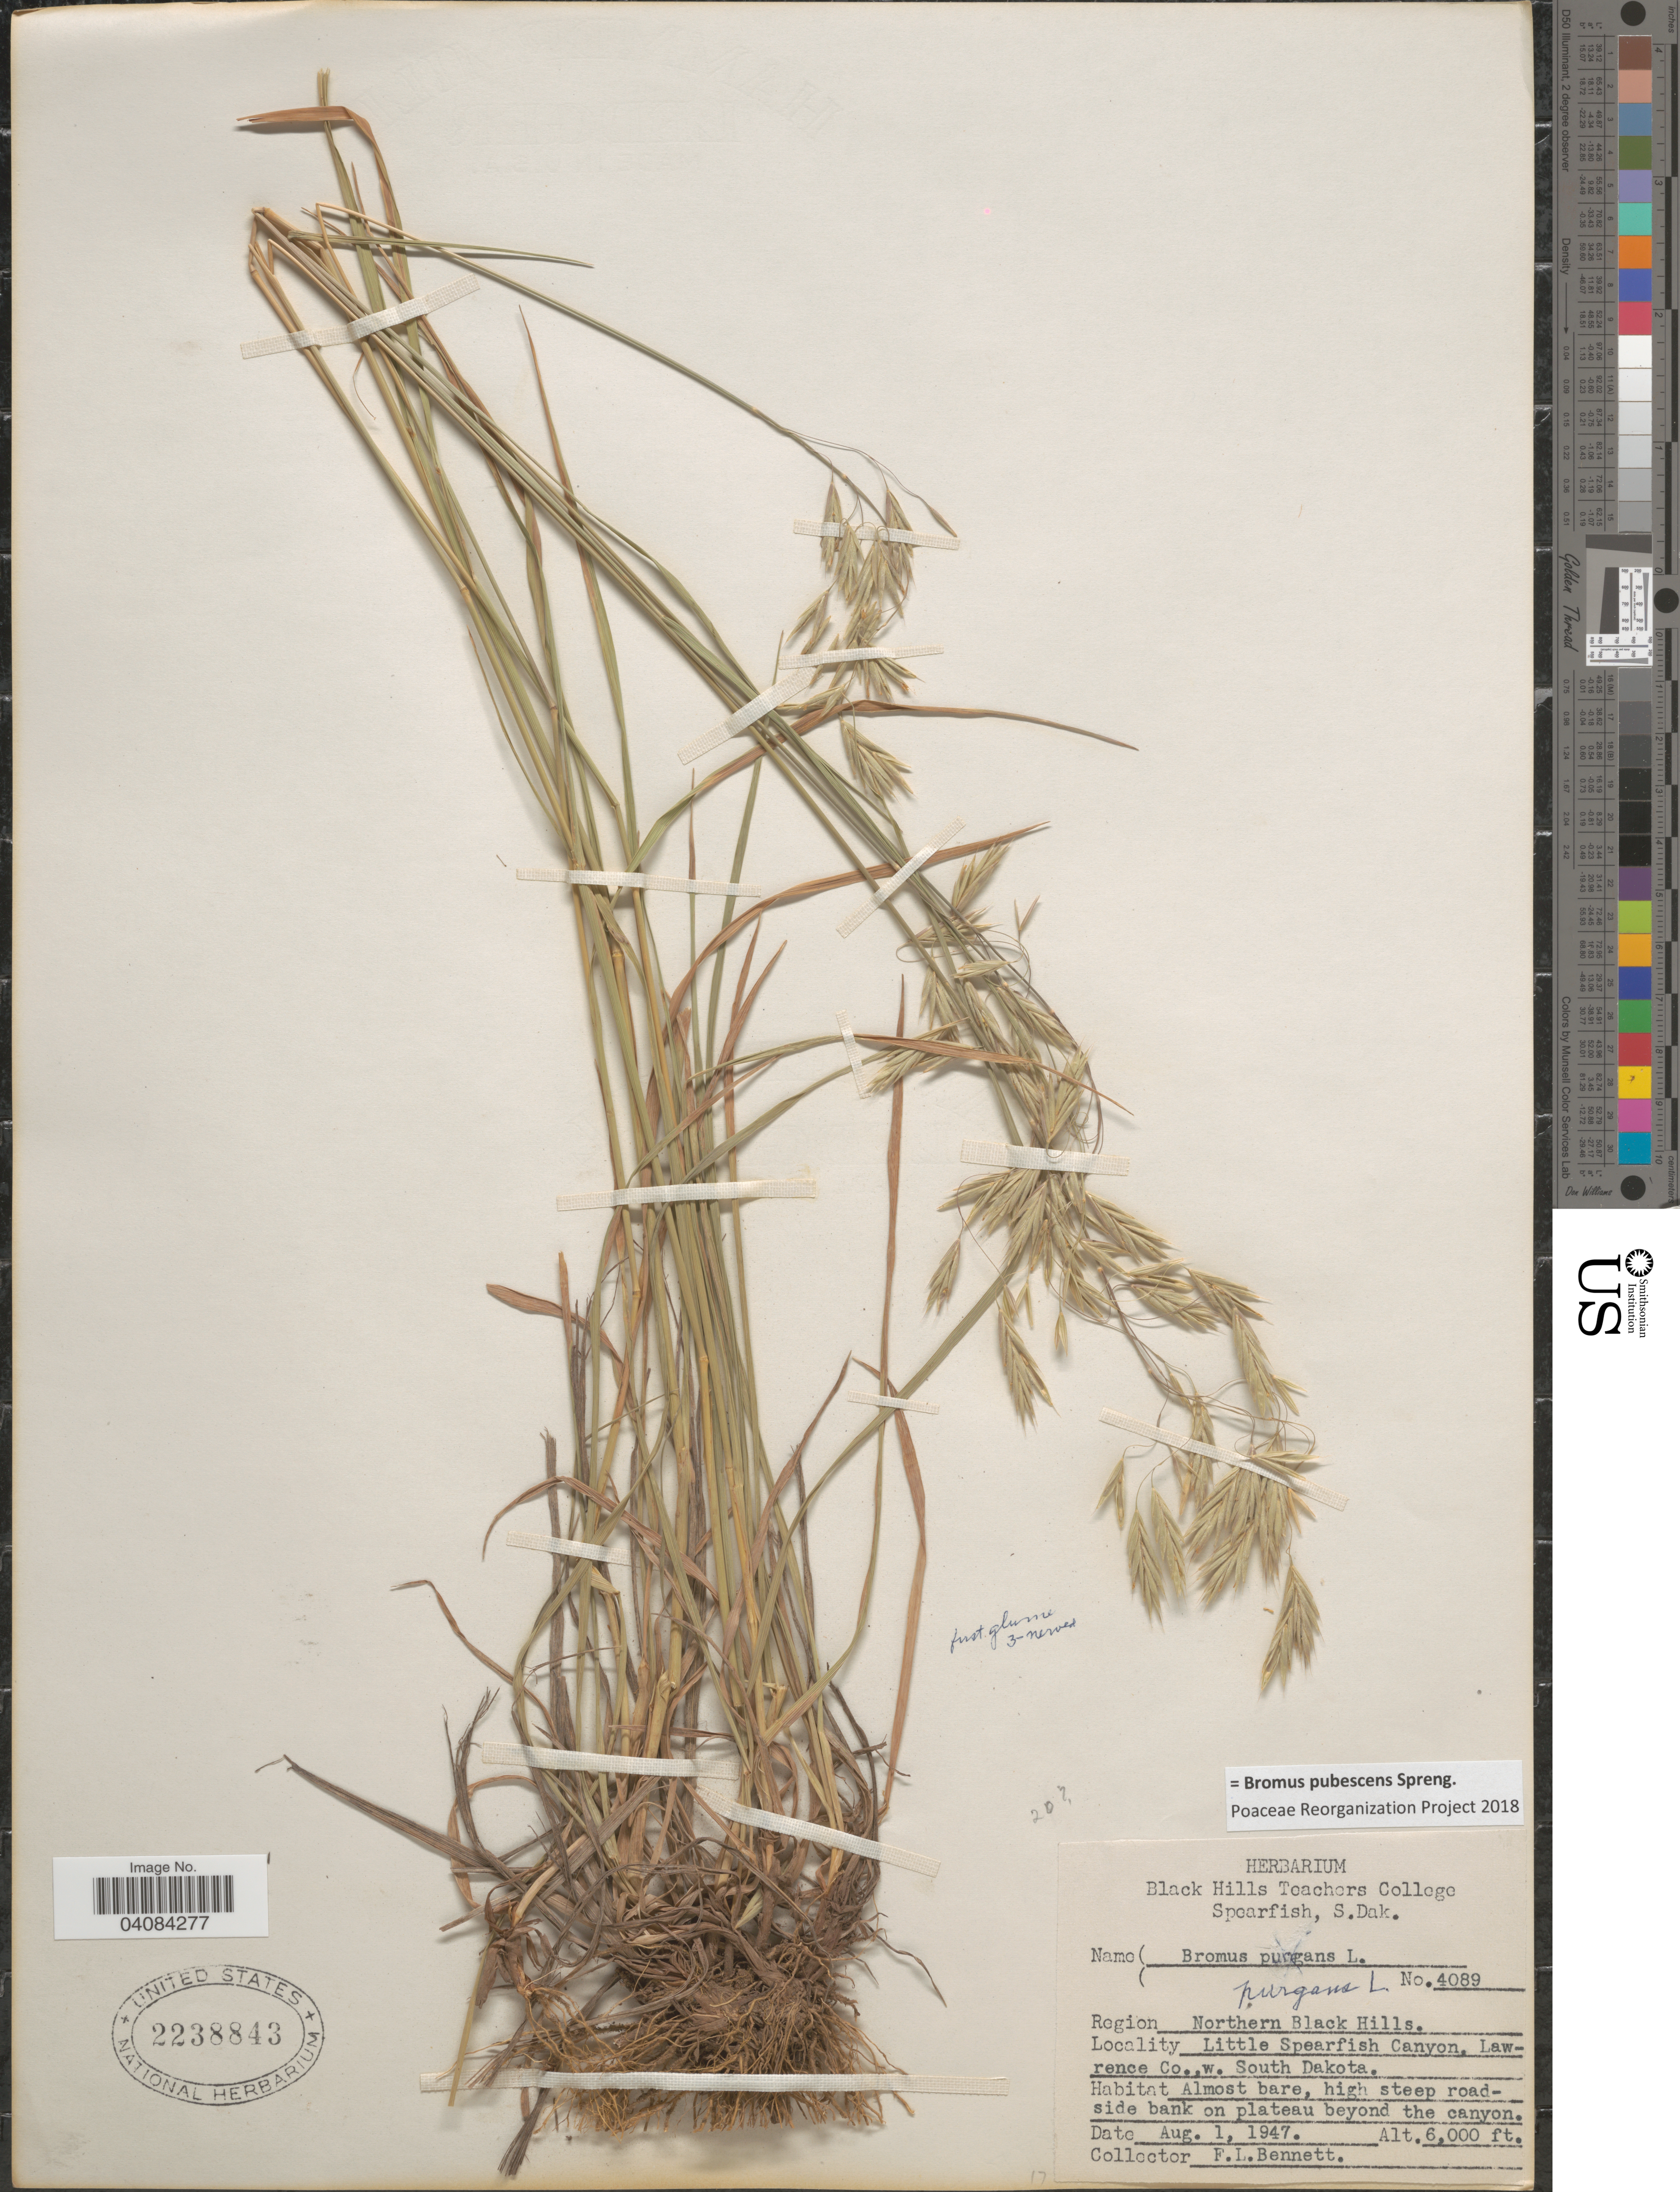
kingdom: Plantae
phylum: Tracheophyta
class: Liliopsida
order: Poales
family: Poaceae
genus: Bromus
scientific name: Bromus pubescens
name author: Muhl. ex Willd.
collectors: F. Bennett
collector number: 4089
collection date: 1947-08-01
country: United States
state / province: South Dakota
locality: Region Northern Black Hills. Little Spearfish Canyon, Lawrence Co., w. South Dakota.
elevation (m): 1829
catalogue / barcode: US 2238843